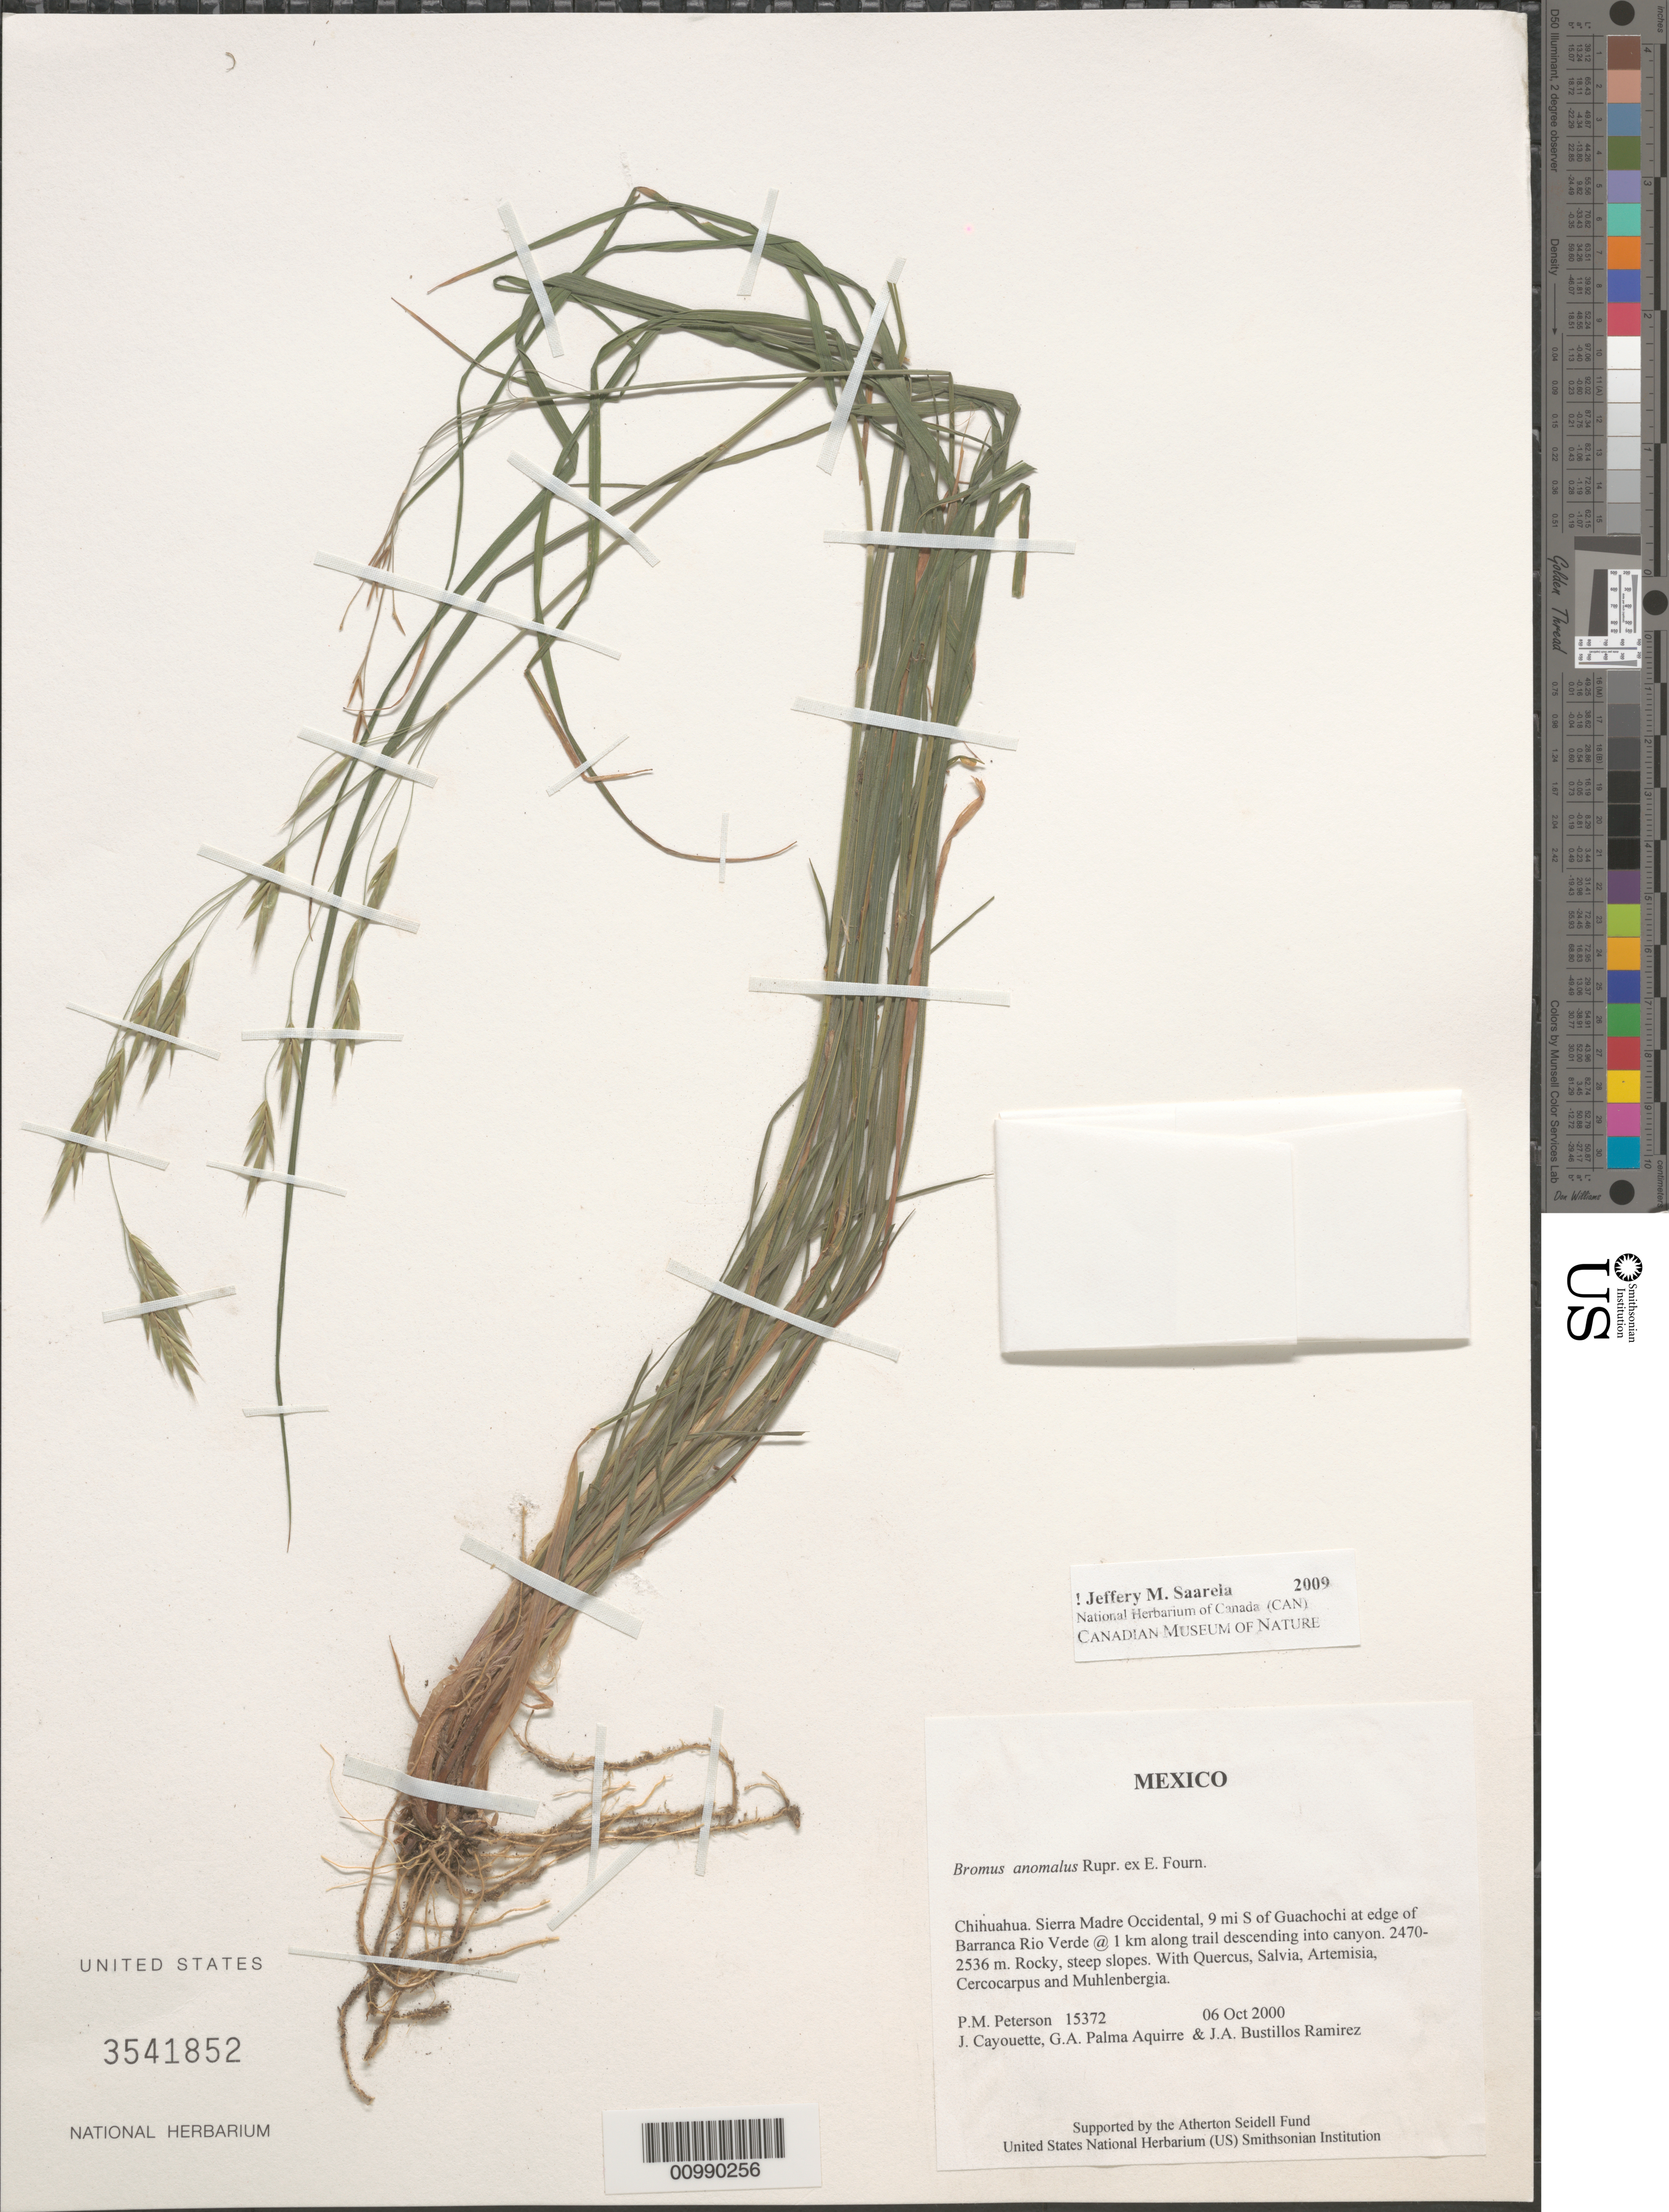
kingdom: Plantae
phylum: Tracheophyta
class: Liliopsida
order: Poales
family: Poaceae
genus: Bromus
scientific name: Bromus anomalus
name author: Rupr. ex E. Fourn.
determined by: Saarela, J. M., (CAN), Canadian Museum of Nature (CANADA)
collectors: P. M. Peterson, J. Cayouette, G. Palma Aquirre & J. Bustillos Ramírez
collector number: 15372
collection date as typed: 06 Oct 2000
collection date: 2000-10-06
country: Mexico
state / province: Chihuahua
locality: Sierra Madre Occidental, 9 mi S of Guachochi at edge of Barranca Rio Verde @ 1 km along trail descending into canyon.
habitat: Rocky, steep slopes.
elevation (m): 2470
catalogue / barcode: US 3541852